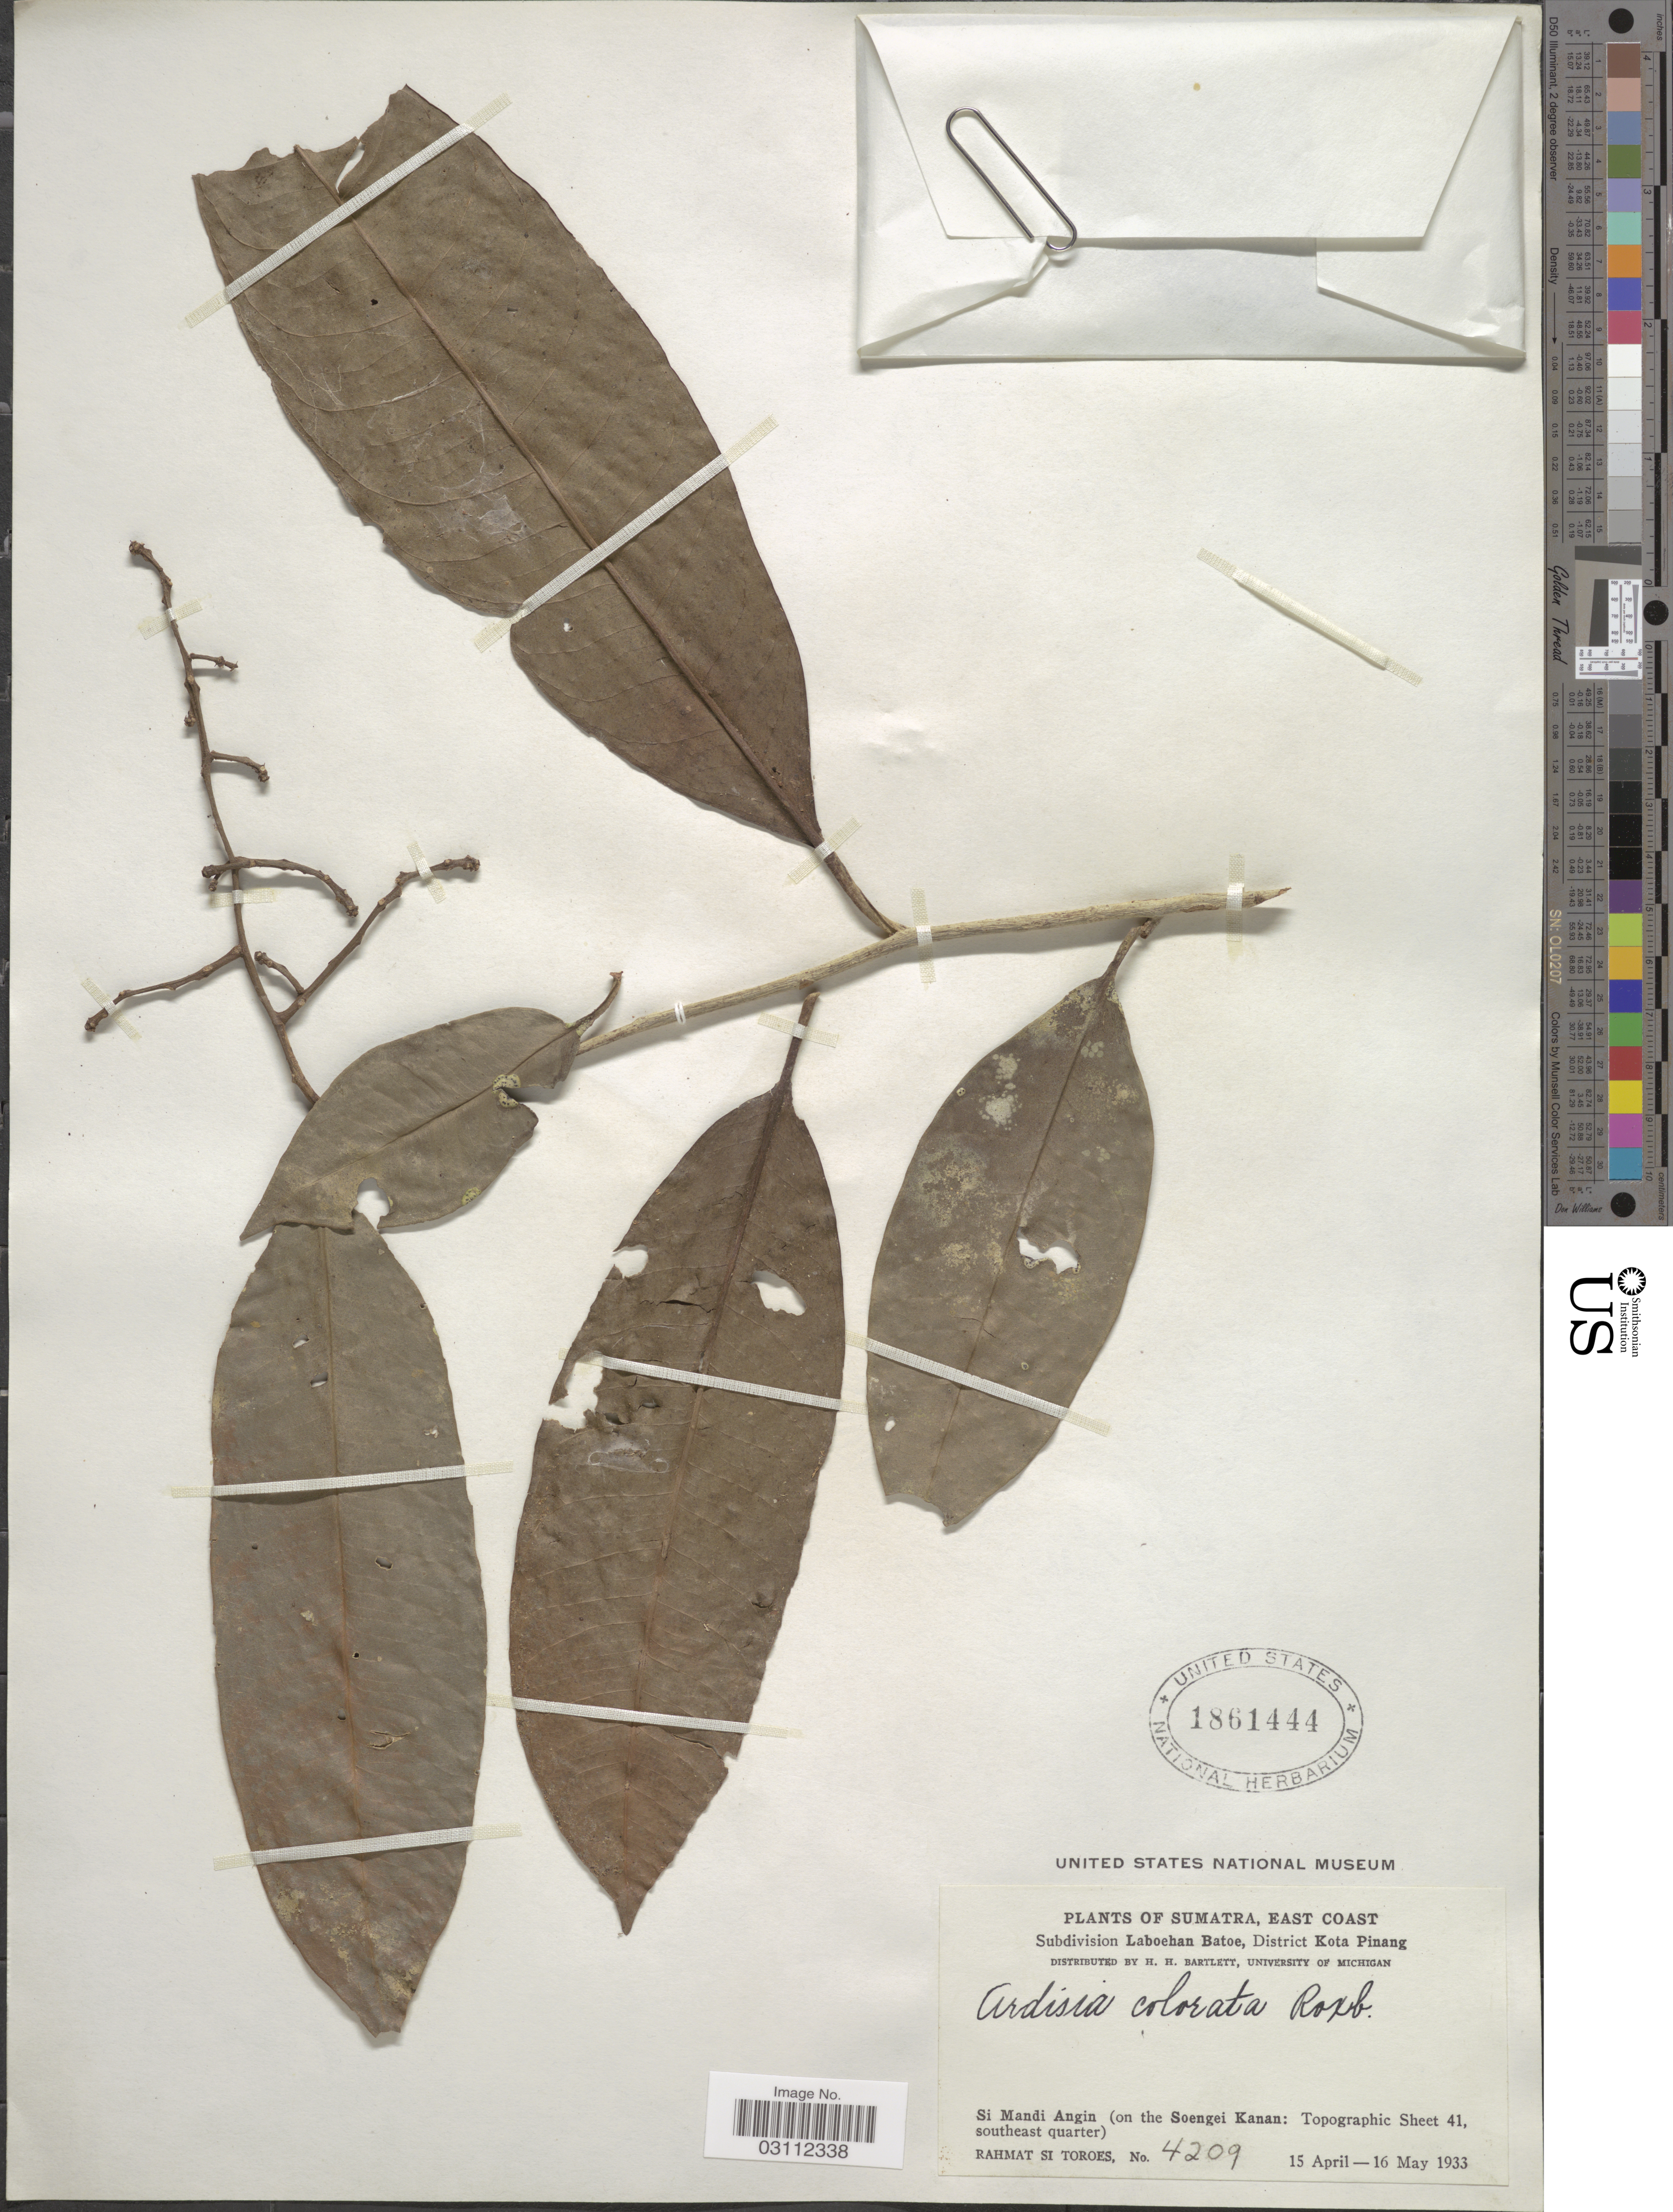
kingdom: Plantae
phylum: Tracheophyta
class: Magnoliopsida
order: Ericales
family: Primulaceae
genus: Ardisia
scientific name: Ardisia colorata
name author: Roxb.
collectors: Rahmat Si Boeea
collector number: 4209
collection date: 1933-04-15/1933-05-16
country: Indonesia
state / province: Sumatra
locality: East Coast. Subdivision Laboehan Batoe, District Kota Pinang. Si Mandi Angin (on the Soengei Kanan: Topographic Sheet 41, southeast quarter).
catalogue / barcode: US 1861444